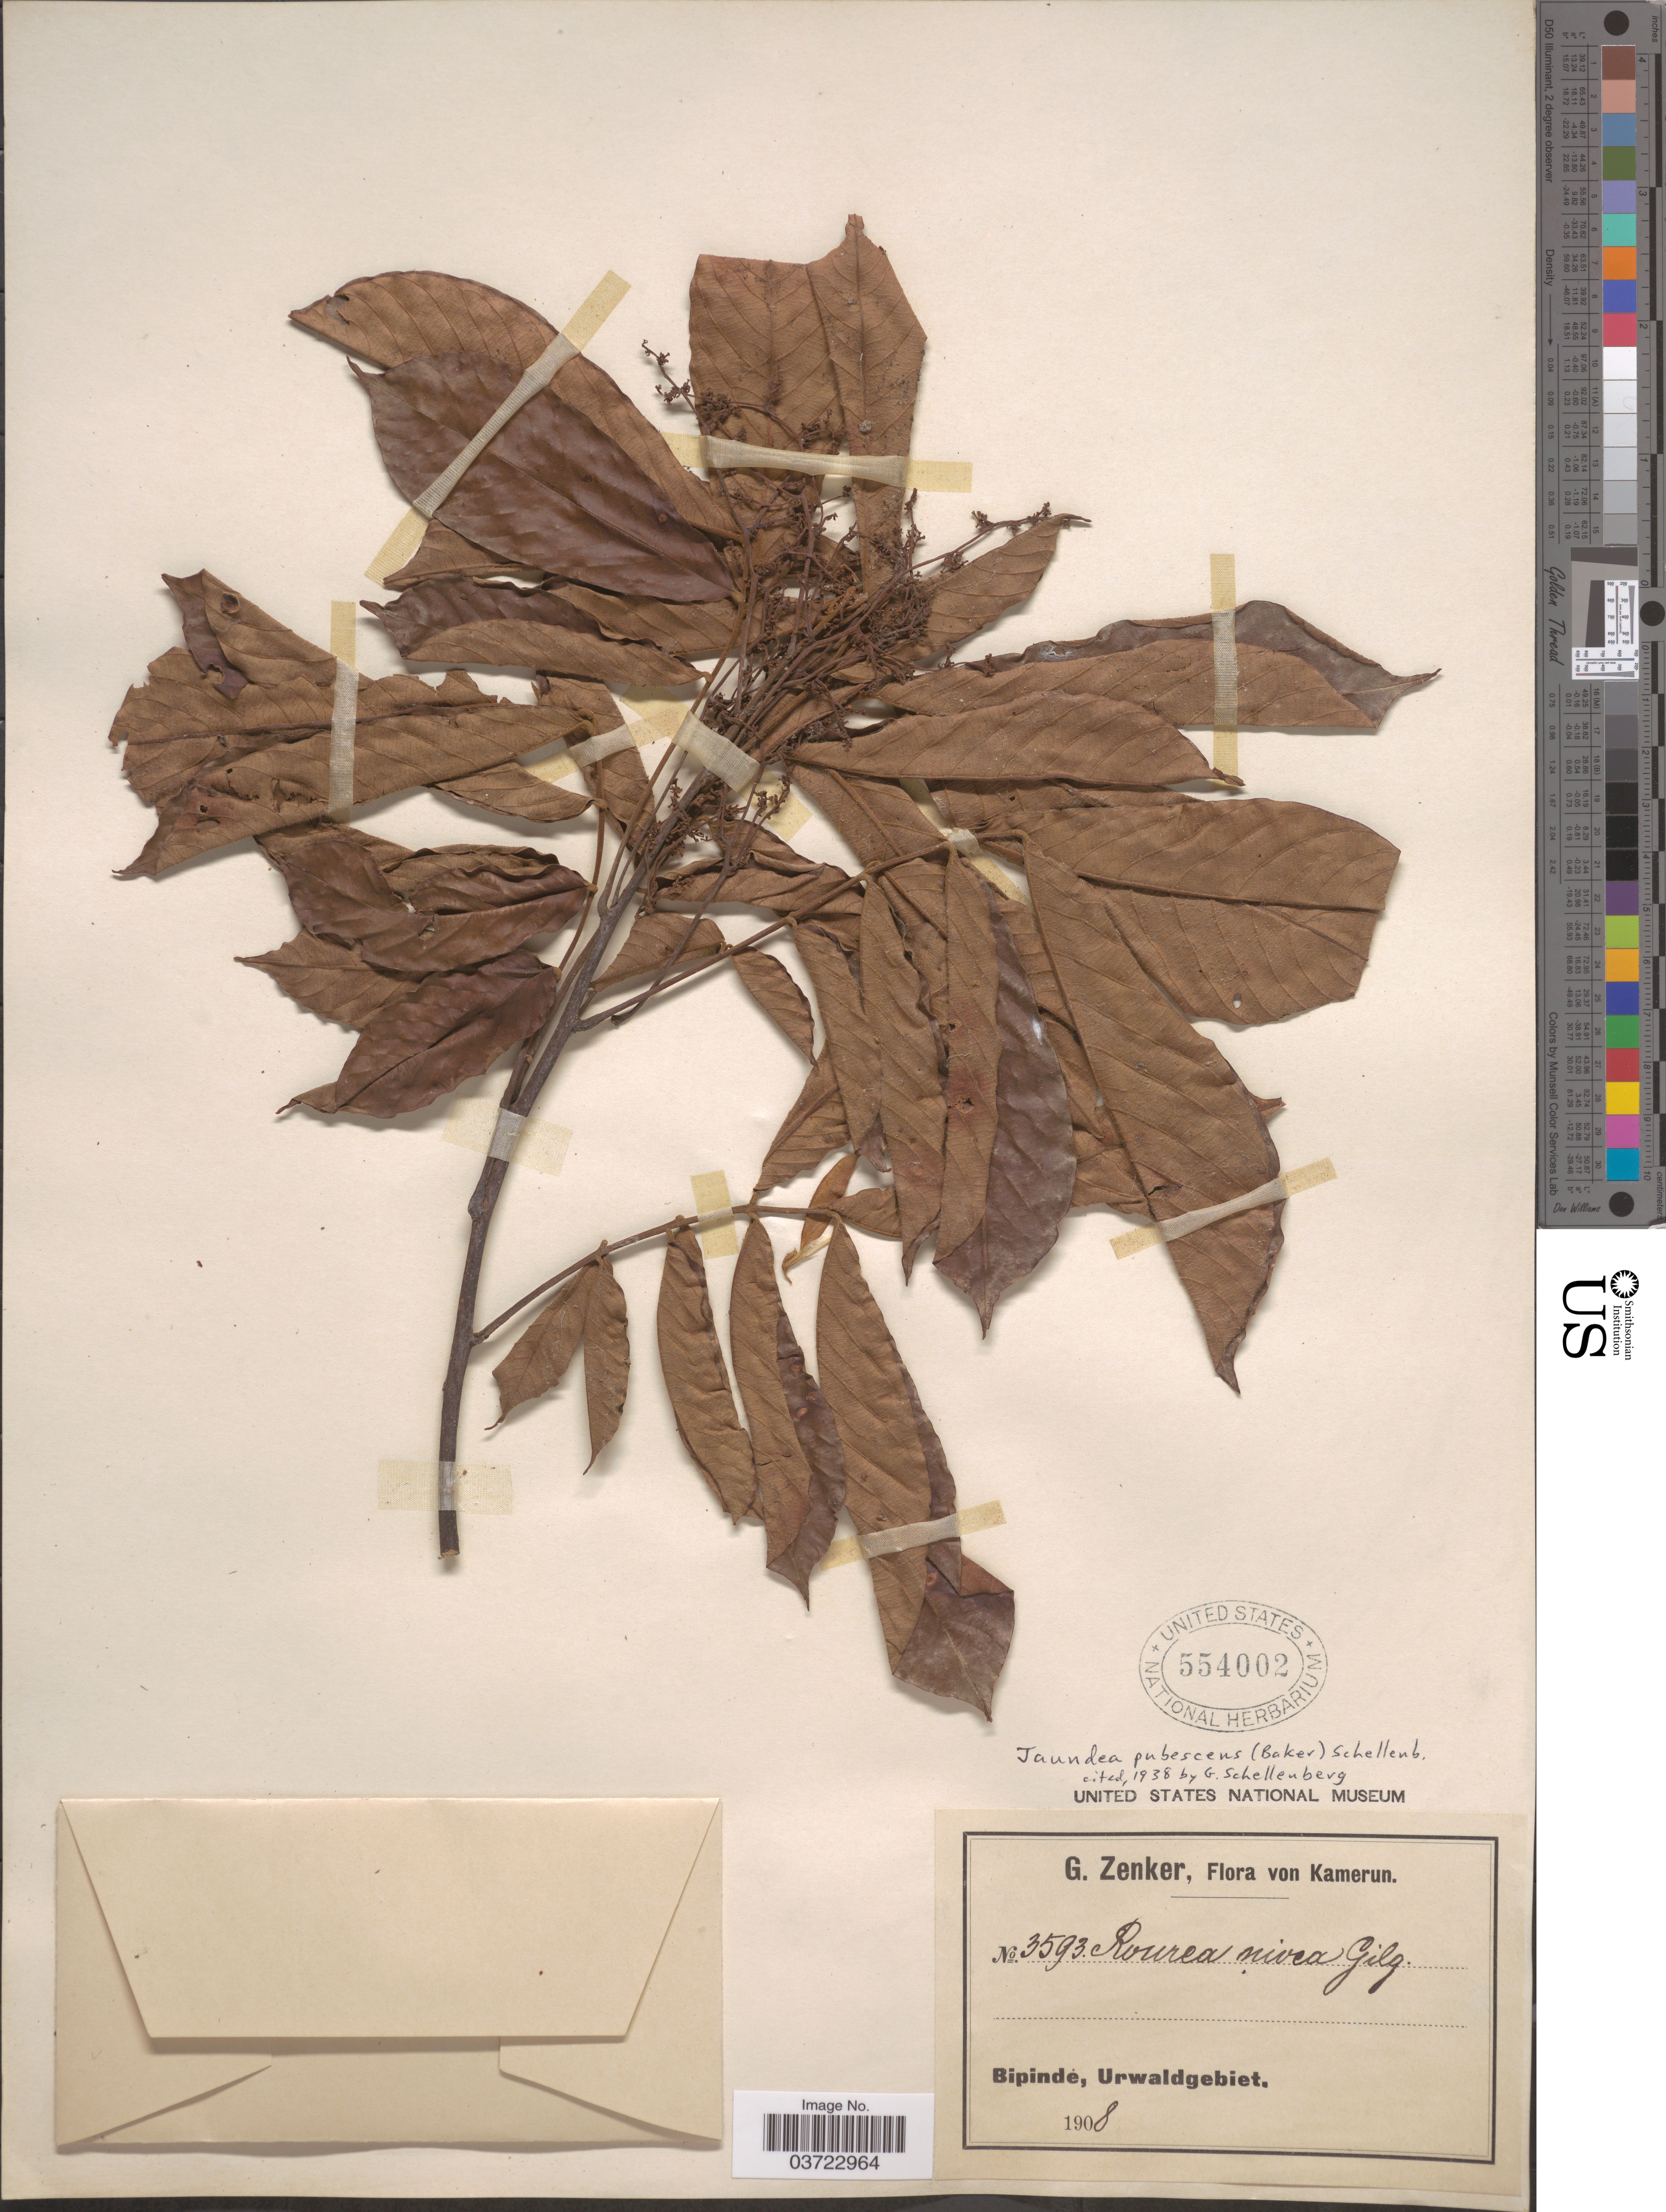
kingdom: Plantae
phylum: Tracheophyta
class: Magnoliopsida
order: Oxalidales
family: Connaraceae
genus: Rourea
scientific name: Rourea thomsonii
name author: (Baker) Jongkind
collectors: G. A. Zenker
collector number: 3593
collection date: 1908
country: Cameroon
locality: Kamerun. Bipinde, Urwaldgebiet.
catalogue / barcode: US 554002